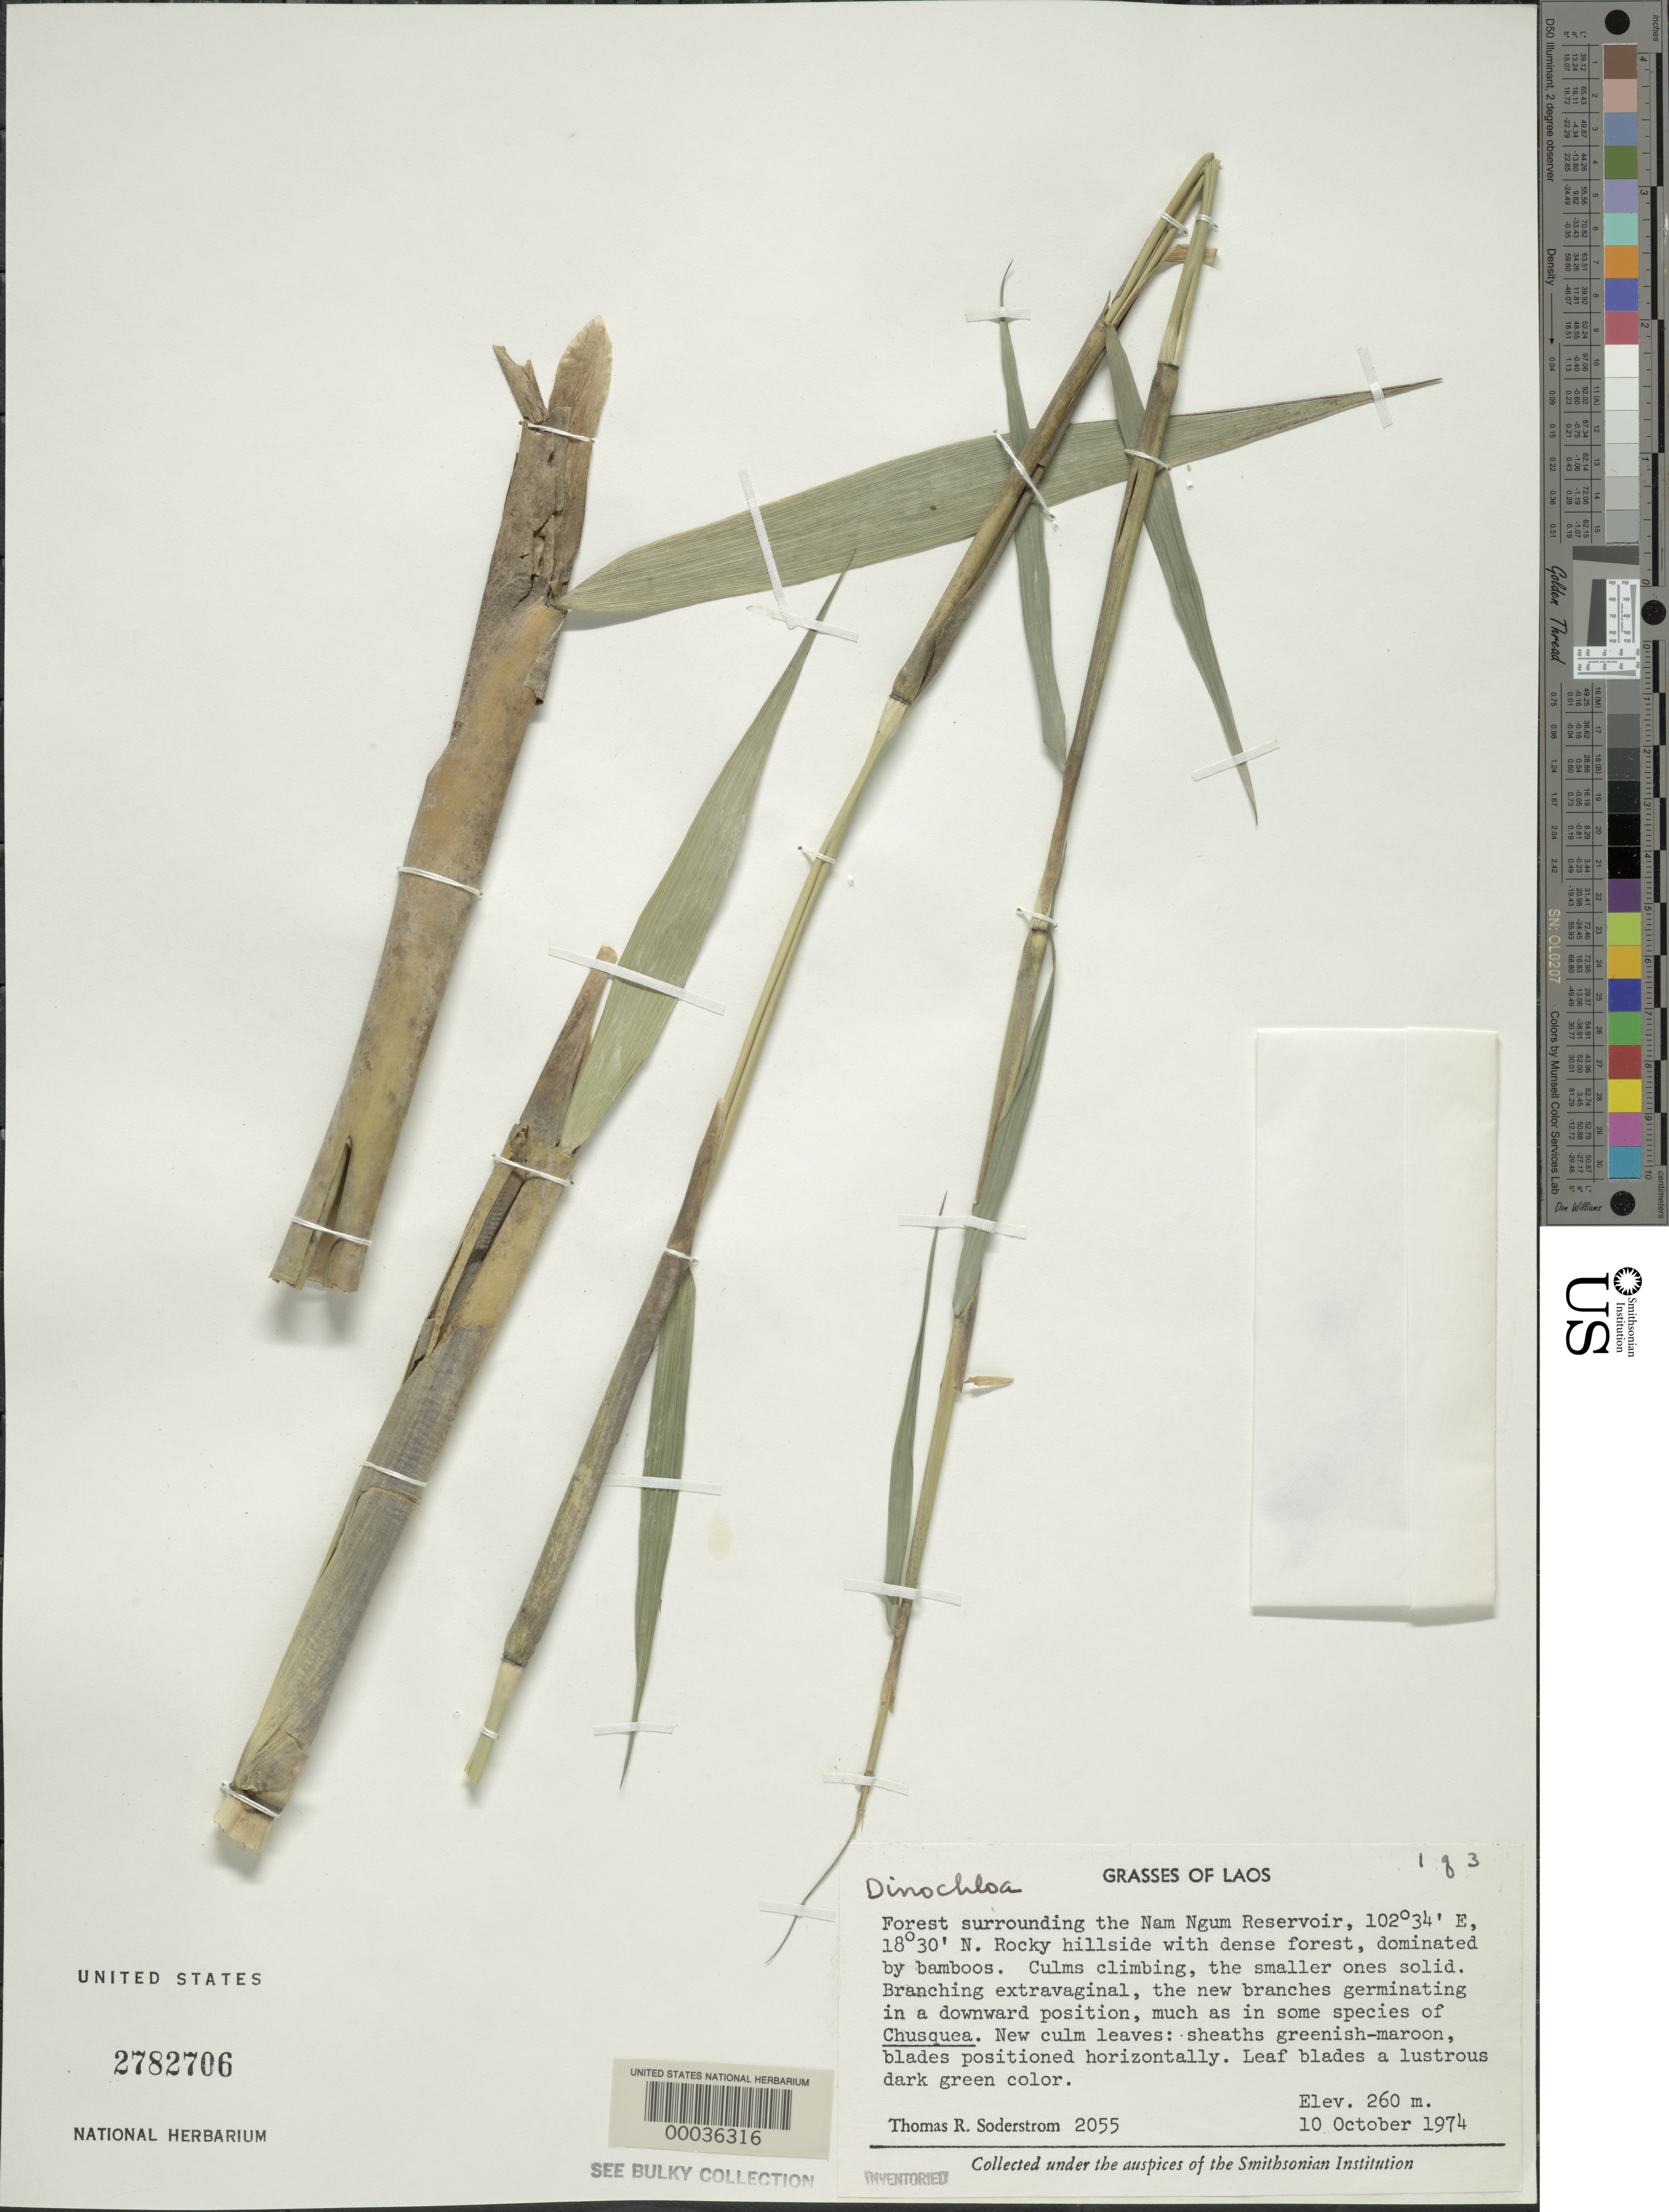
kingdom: Plantae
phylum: Tracheophyta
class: Liliopsida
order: Poales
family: Poaceae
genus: Dinochloa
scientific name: Dinochloa sp.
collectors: T. R. Soderstrom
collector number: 2055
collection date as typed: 10 Oct 1974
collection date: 1974-10-10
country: Laos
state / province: Viangchan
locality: Nam Ngum Reservoir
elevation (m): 260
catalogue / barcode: US 2782706